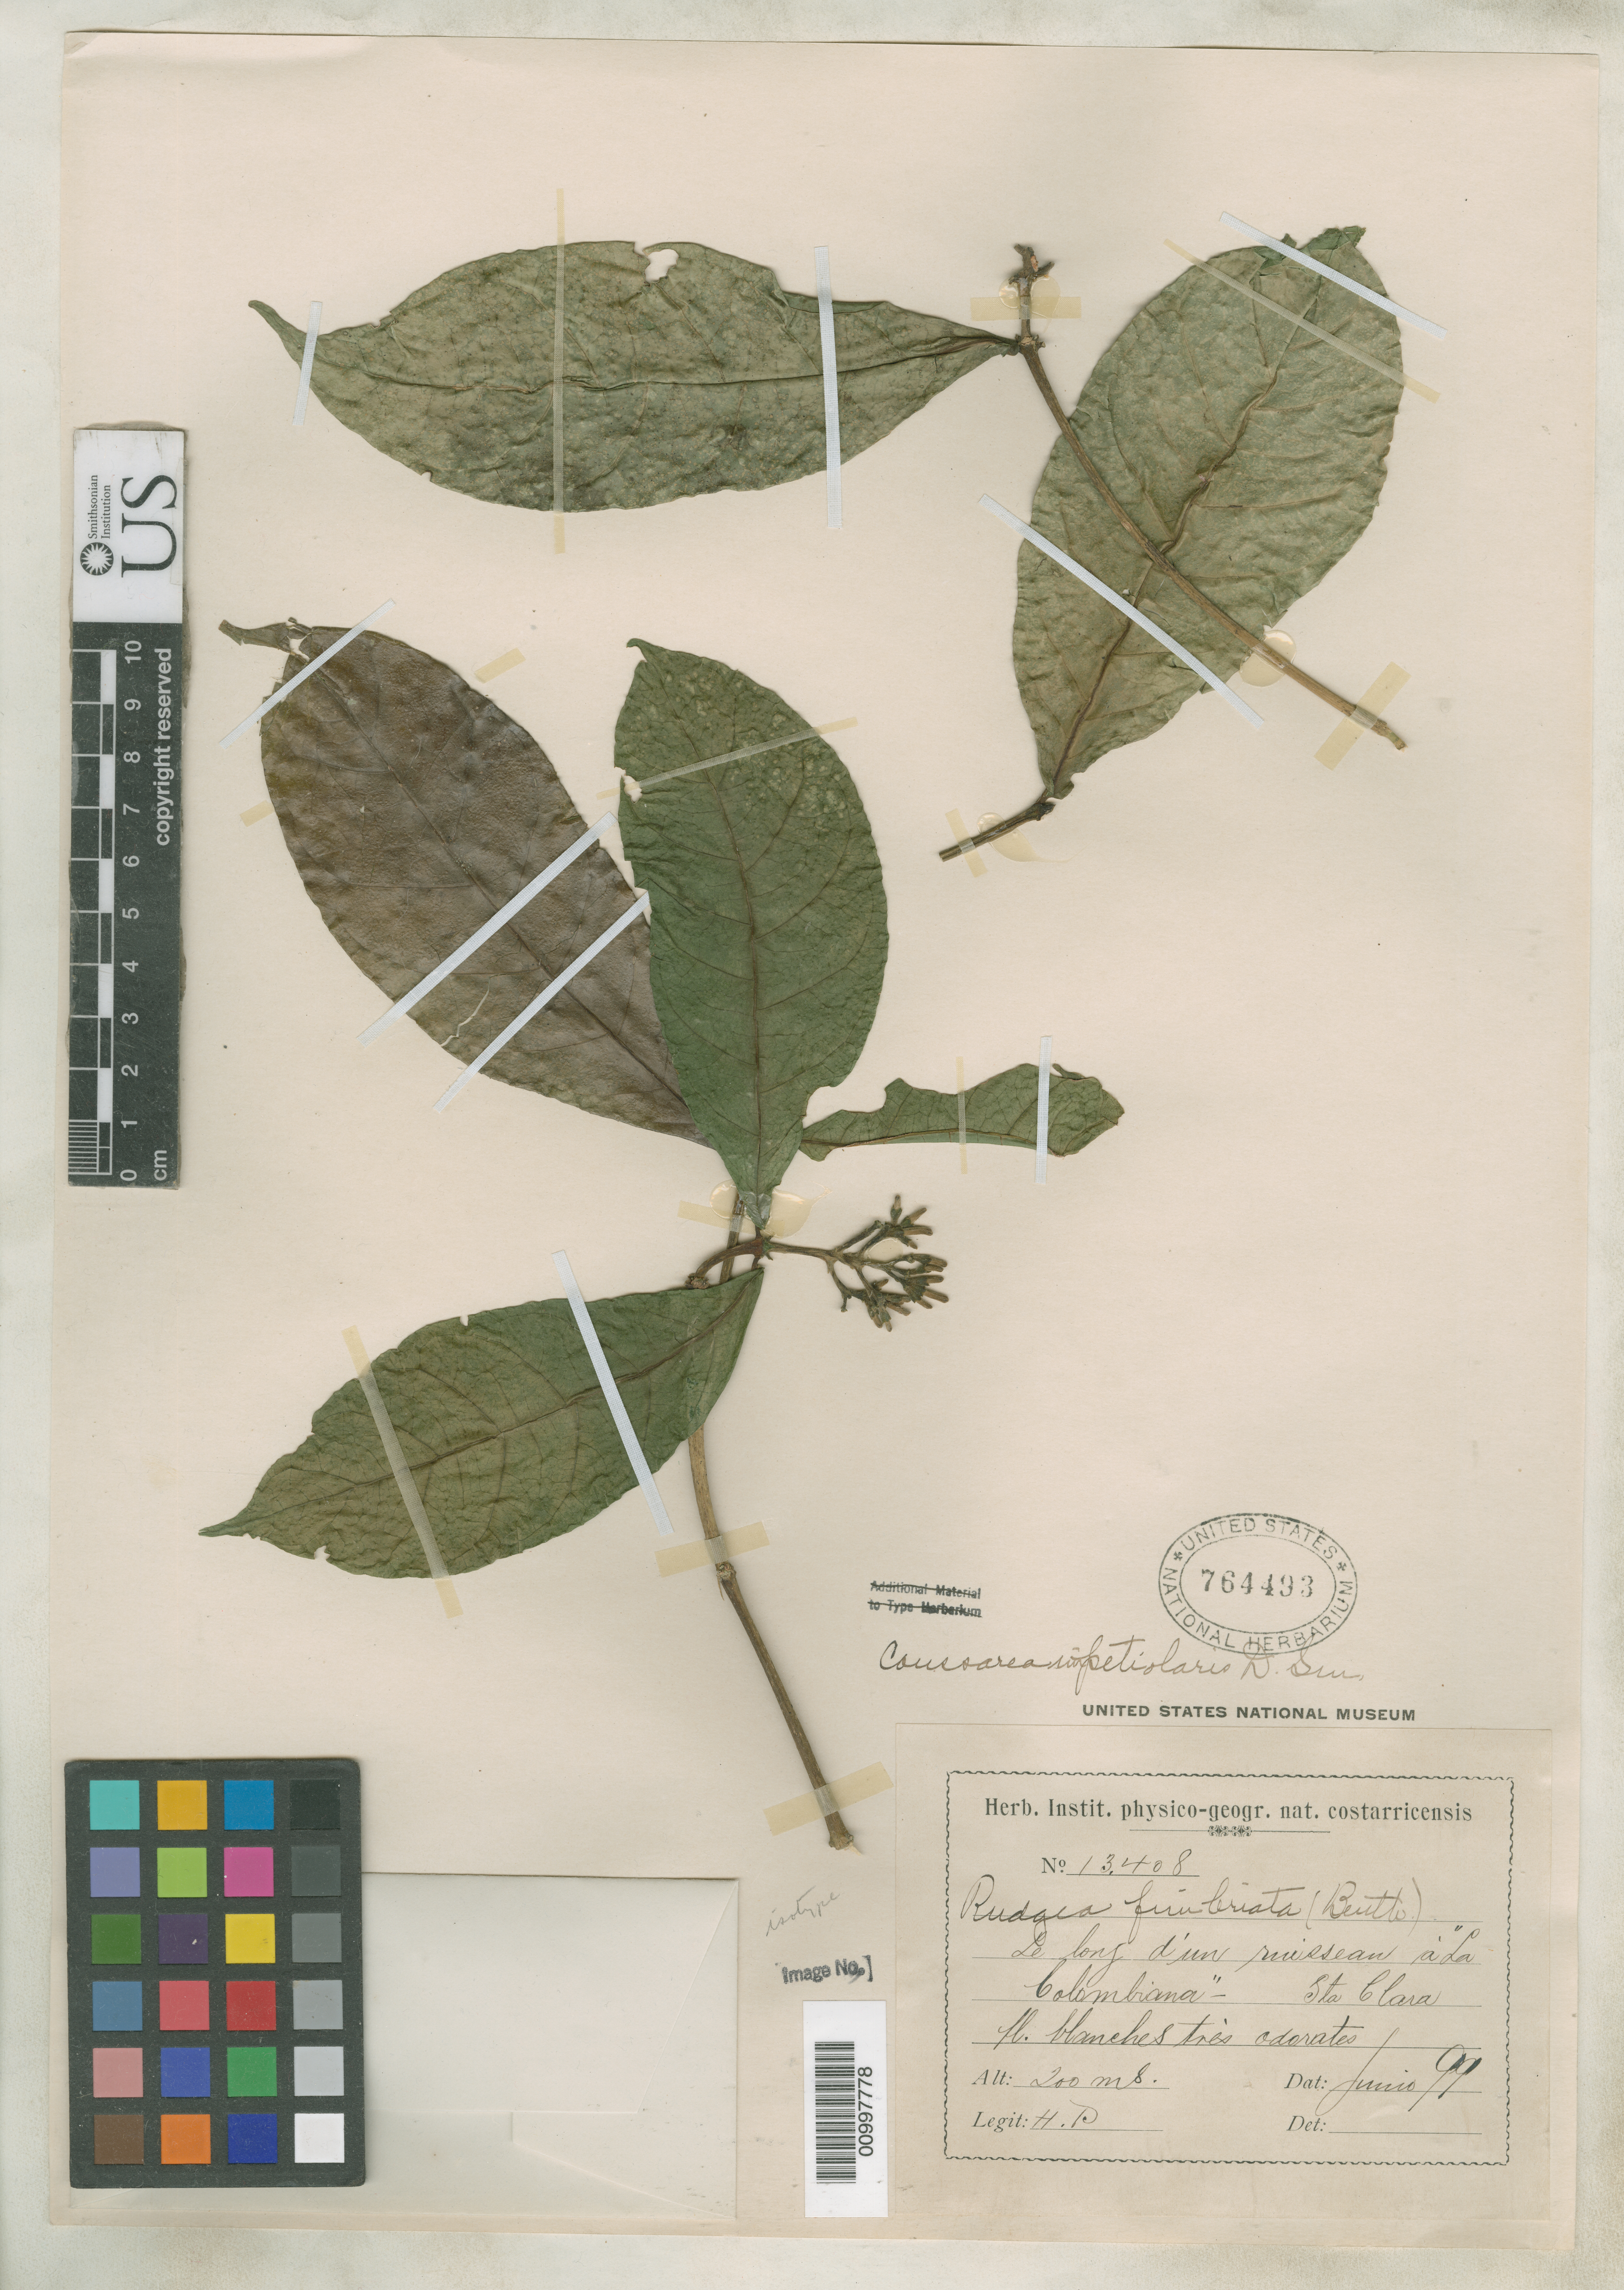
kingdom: Plantae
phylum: Tracheophyta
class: Magnoliopsida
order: Gentianales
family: Rubiaceae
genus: Coussarea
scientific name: Coussarea impetiolaris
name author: Donn. Sm.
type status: Type Collection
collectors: H. F. Pittier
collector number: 13408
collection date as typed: Jun 1899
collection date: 1899-06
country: Costa Rica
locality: Le long d'un ruisseau a La Colombiana - Sta. Clara.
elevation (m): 200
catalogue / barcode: US 764493